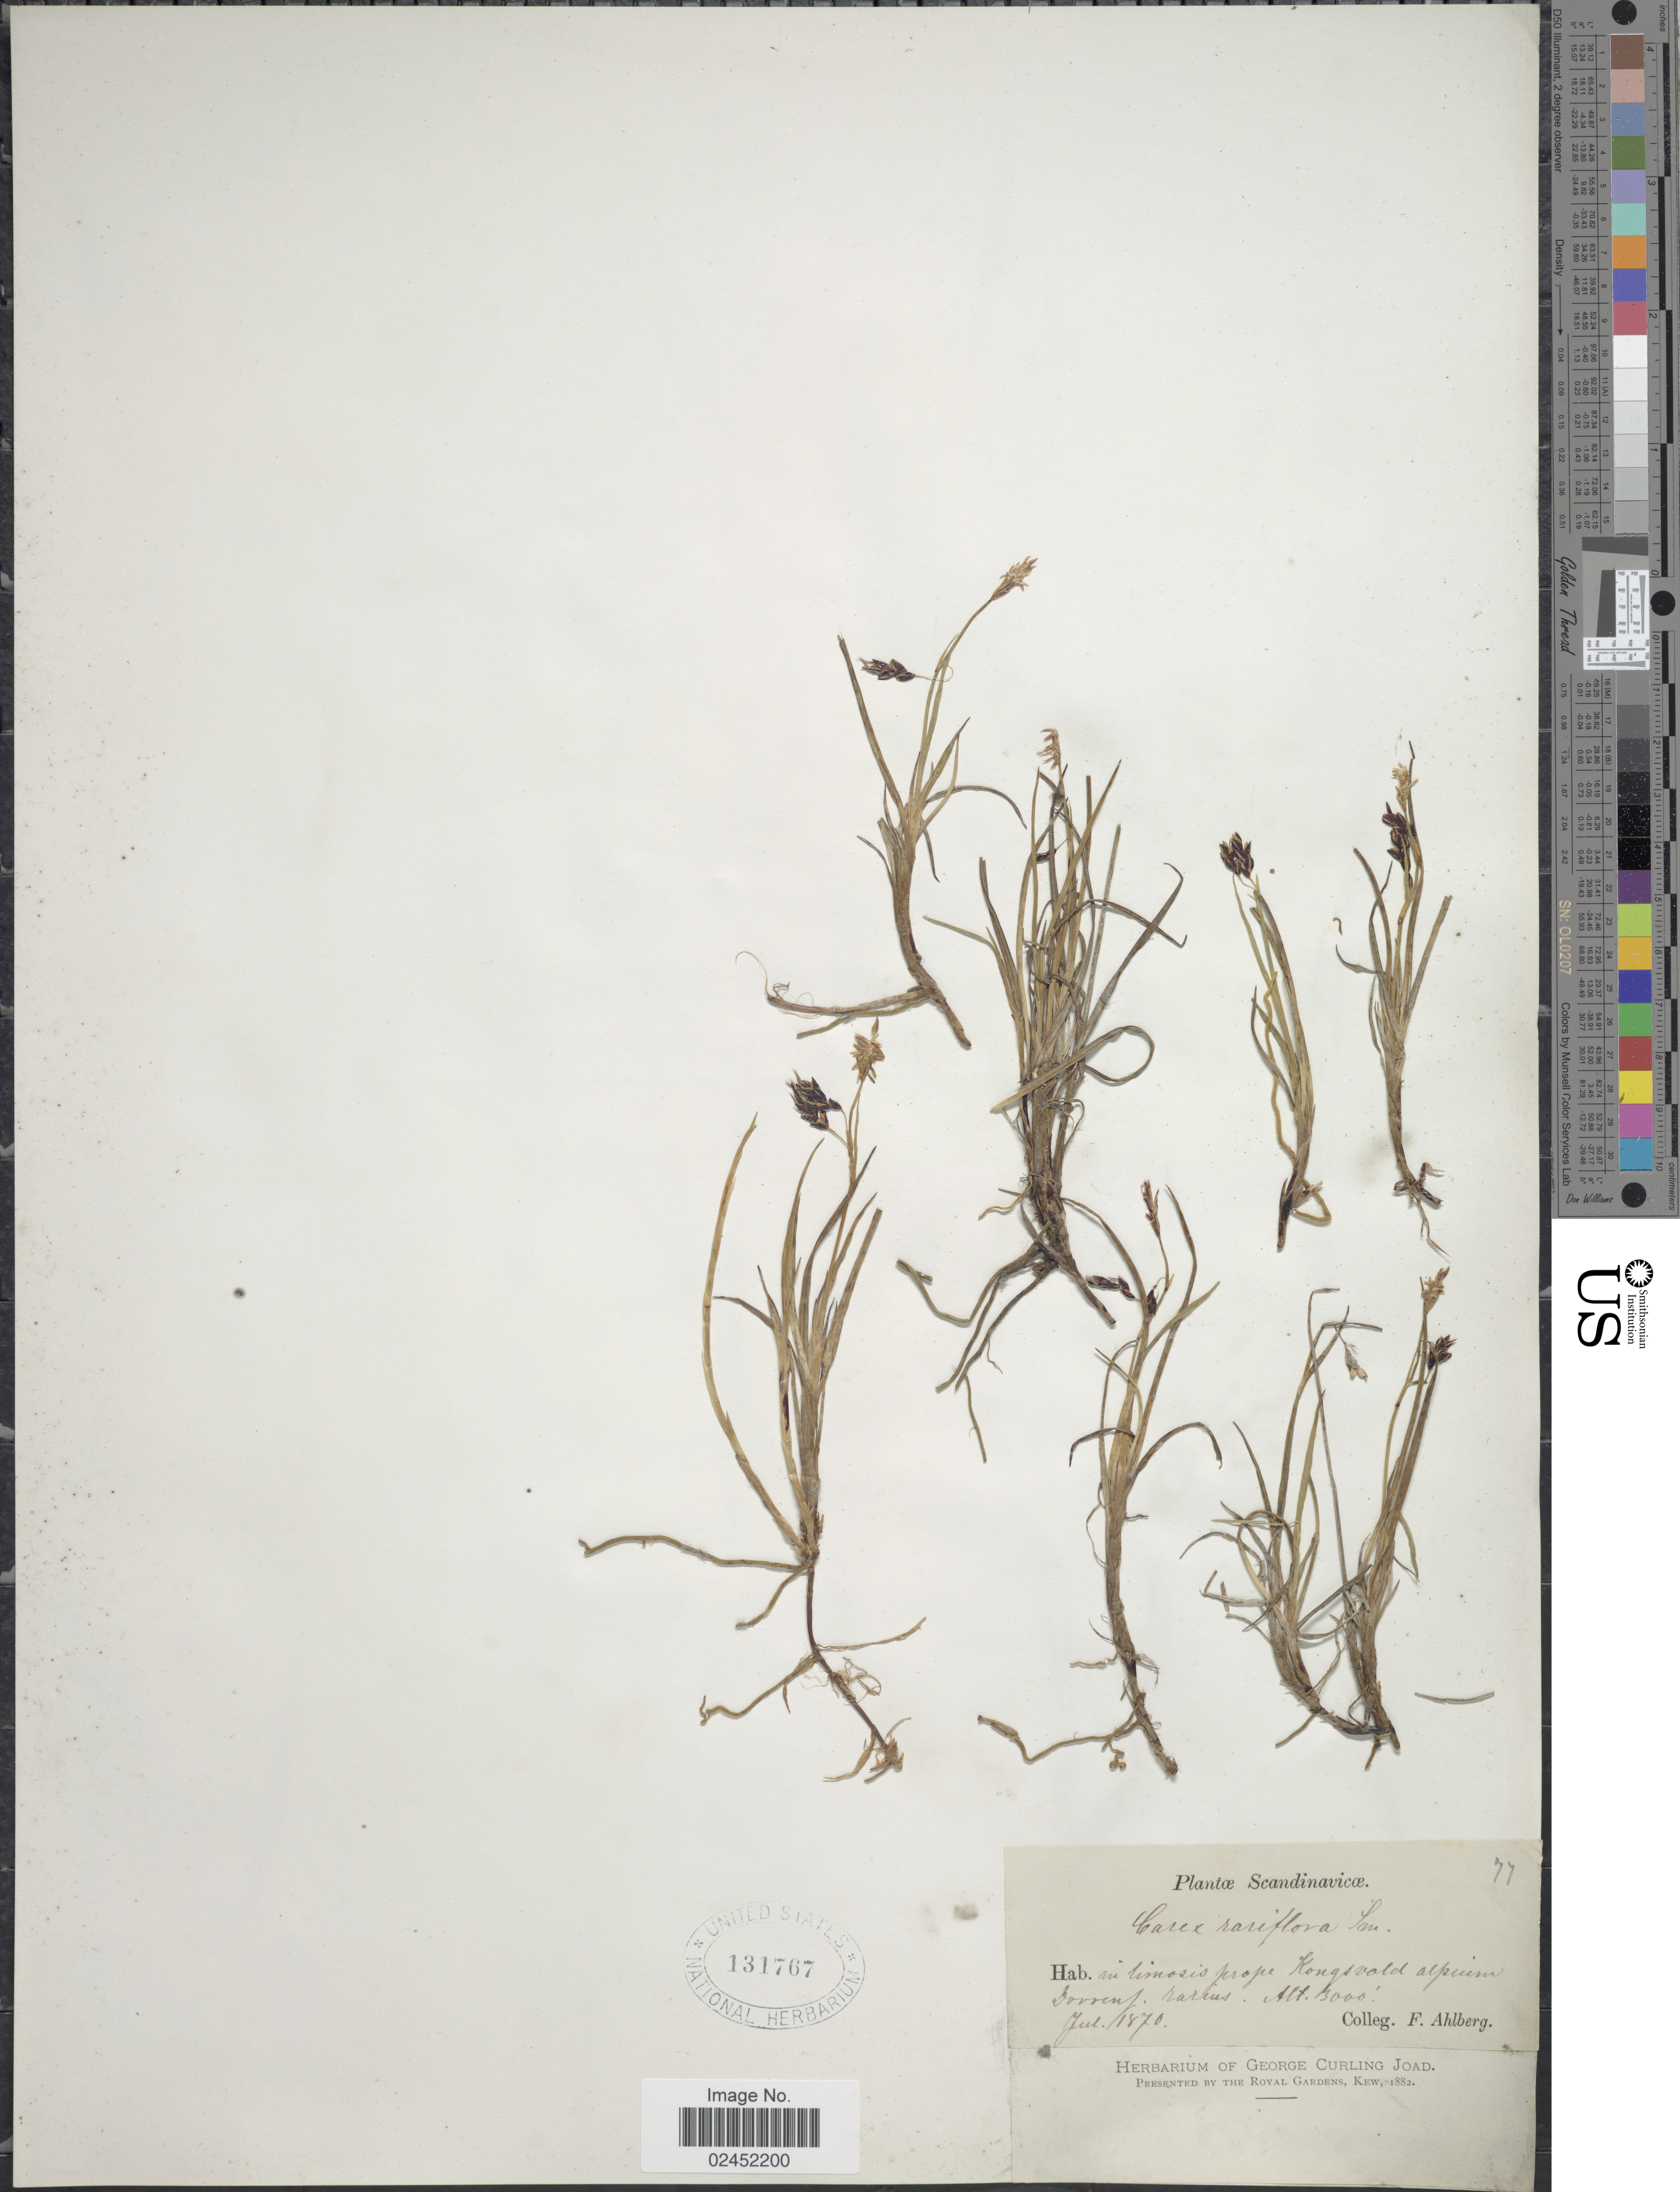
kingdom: Plantae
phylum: Tracheophyta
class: Liliopsida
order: Poales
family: Cyperaceae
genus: Carex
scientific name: Carex rariflora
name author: (Wahlenb.) Sm.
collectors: F. Ahlberg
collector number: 77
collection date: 1870-07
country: Norway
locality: Scandinavicae, in limosis prope Kongsvold alpium Dovrens., rarius.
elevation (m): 914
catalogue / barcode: US 131767